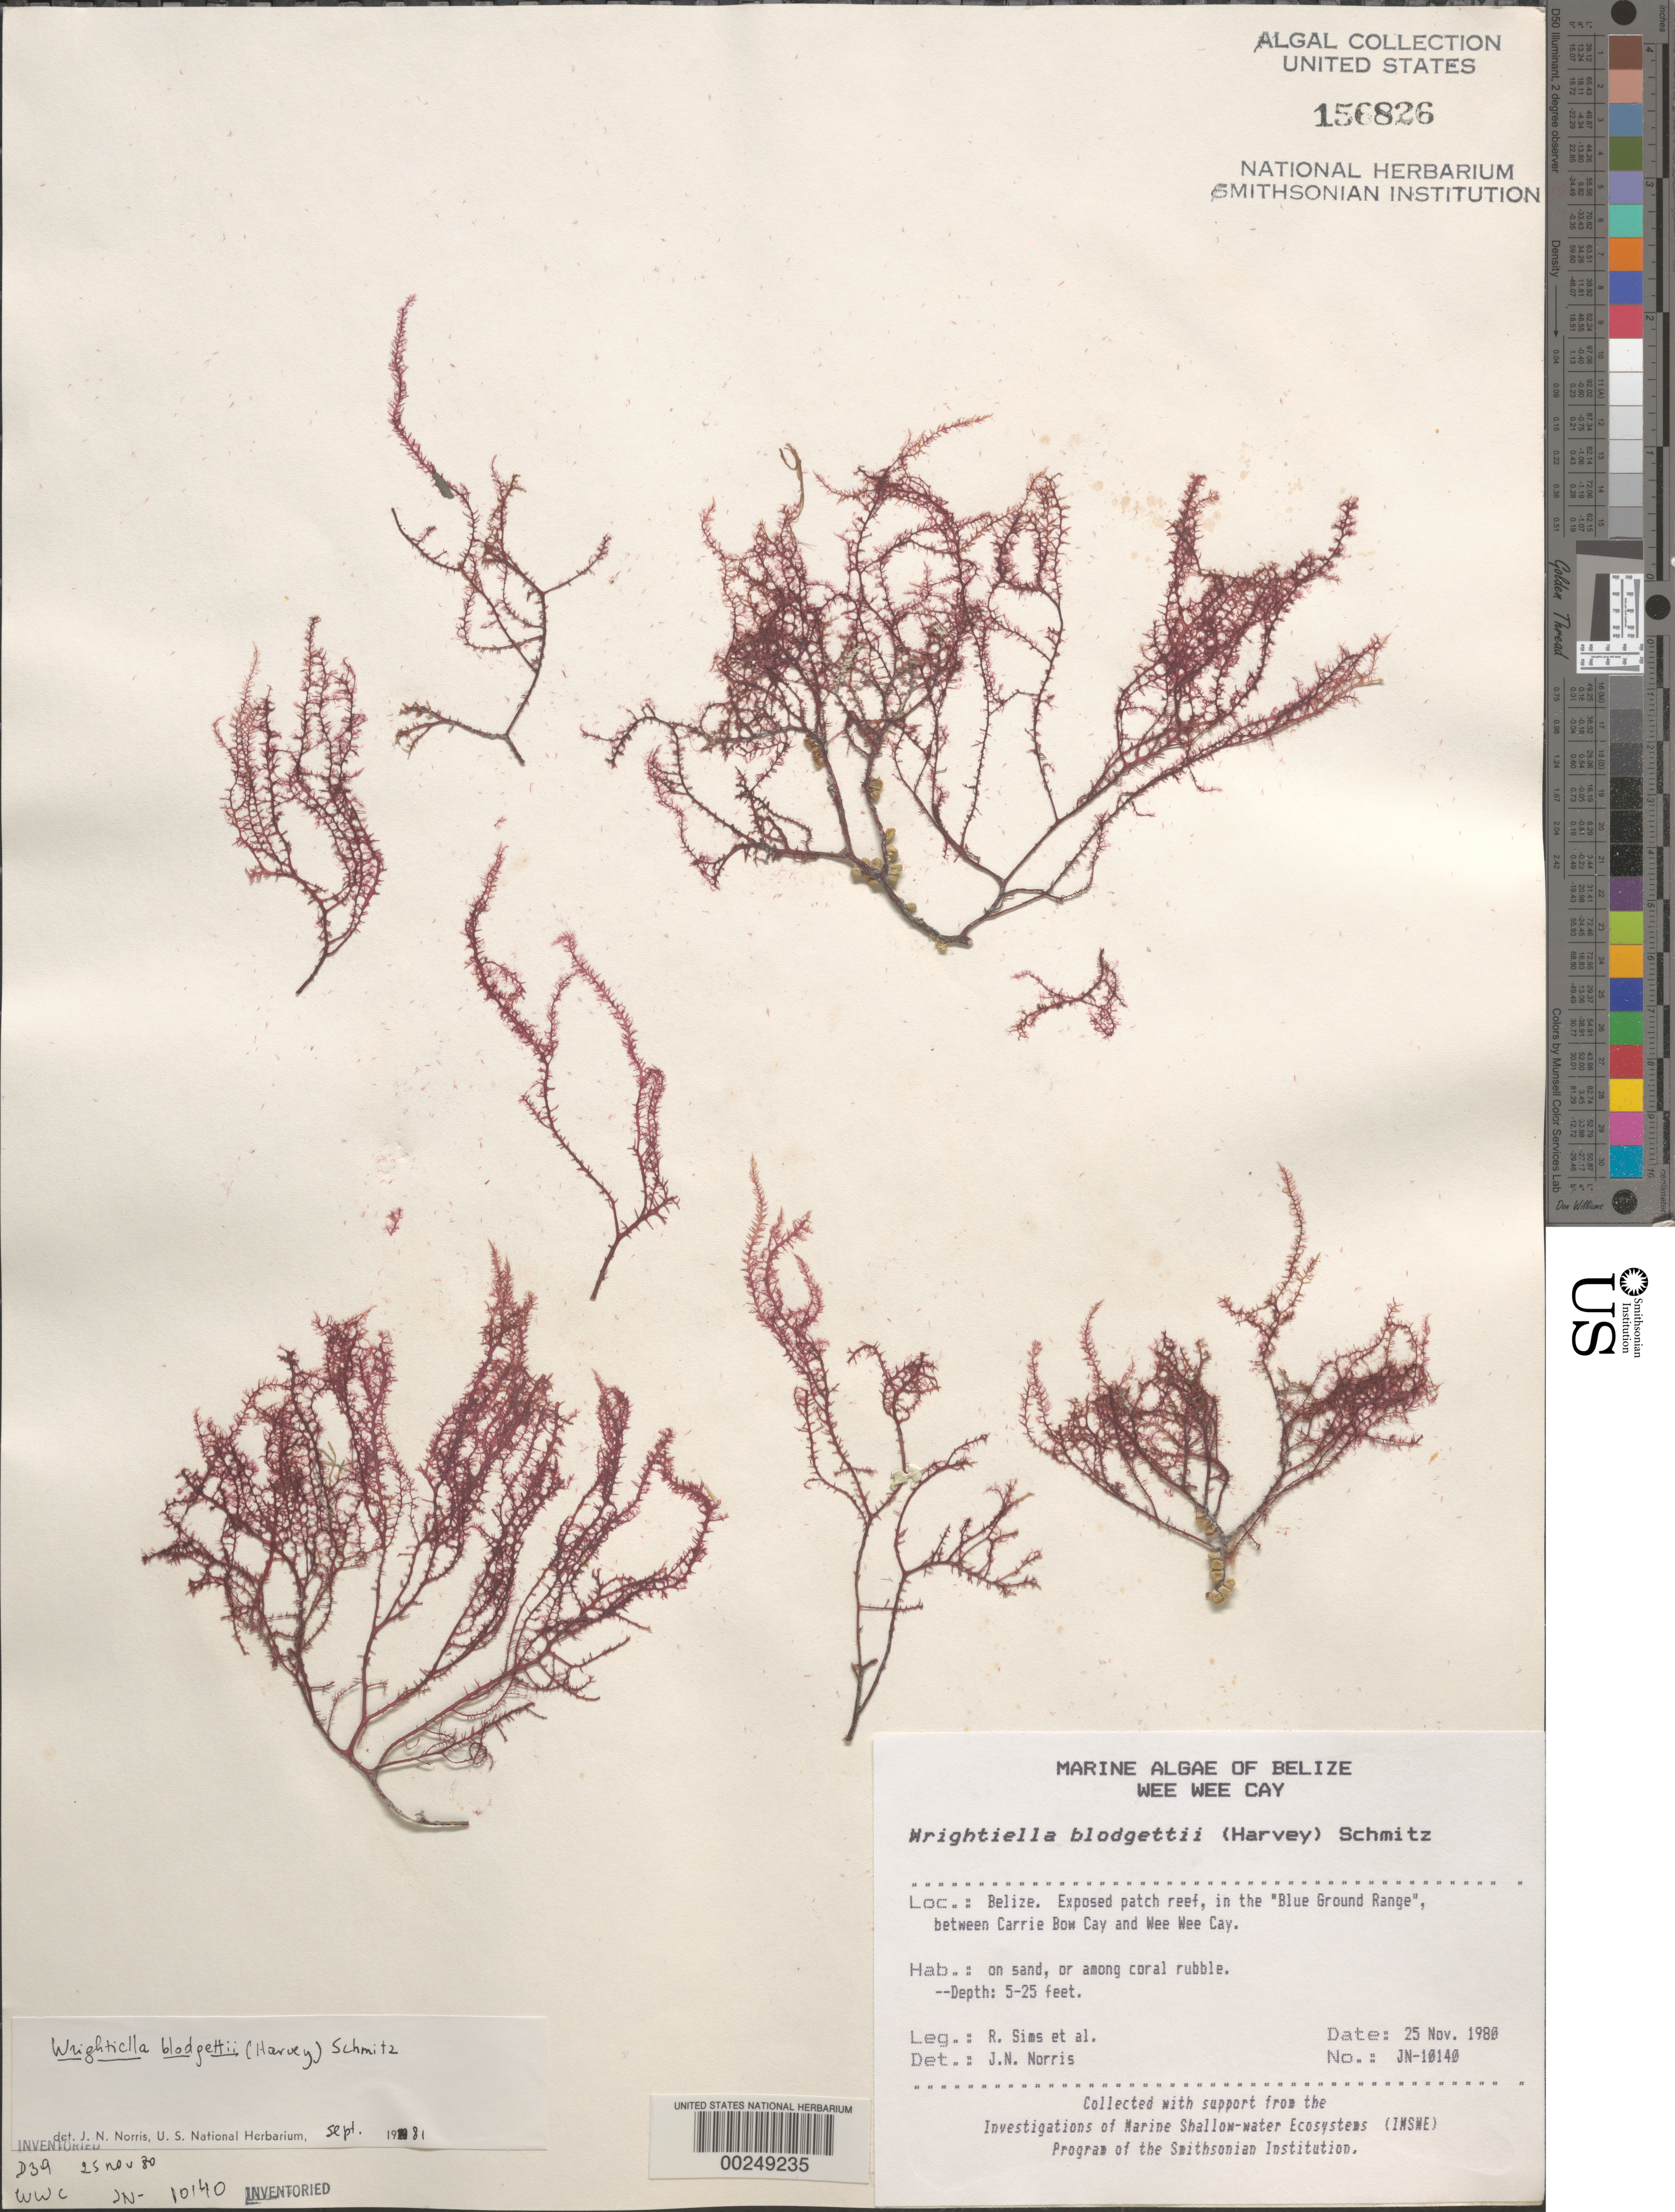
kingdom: Plantae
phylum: Rhodophyta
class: Florideophyceae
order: Ceramiales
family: Rhodomelaceae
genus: Wrightiella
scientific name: Wrightiella blodgettii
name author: (Harv.) F. Schmitz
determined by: Norris, James N.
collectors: R. H. Sims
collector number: JN-10140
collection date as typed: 25 Nov 1980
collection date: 1980-11-25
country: Belize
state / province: Stann Creek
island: Wee Wee Cay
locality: Blue Ground Range between Carrie Bow Cay and Wee Wee Cay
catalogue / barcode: US 156826